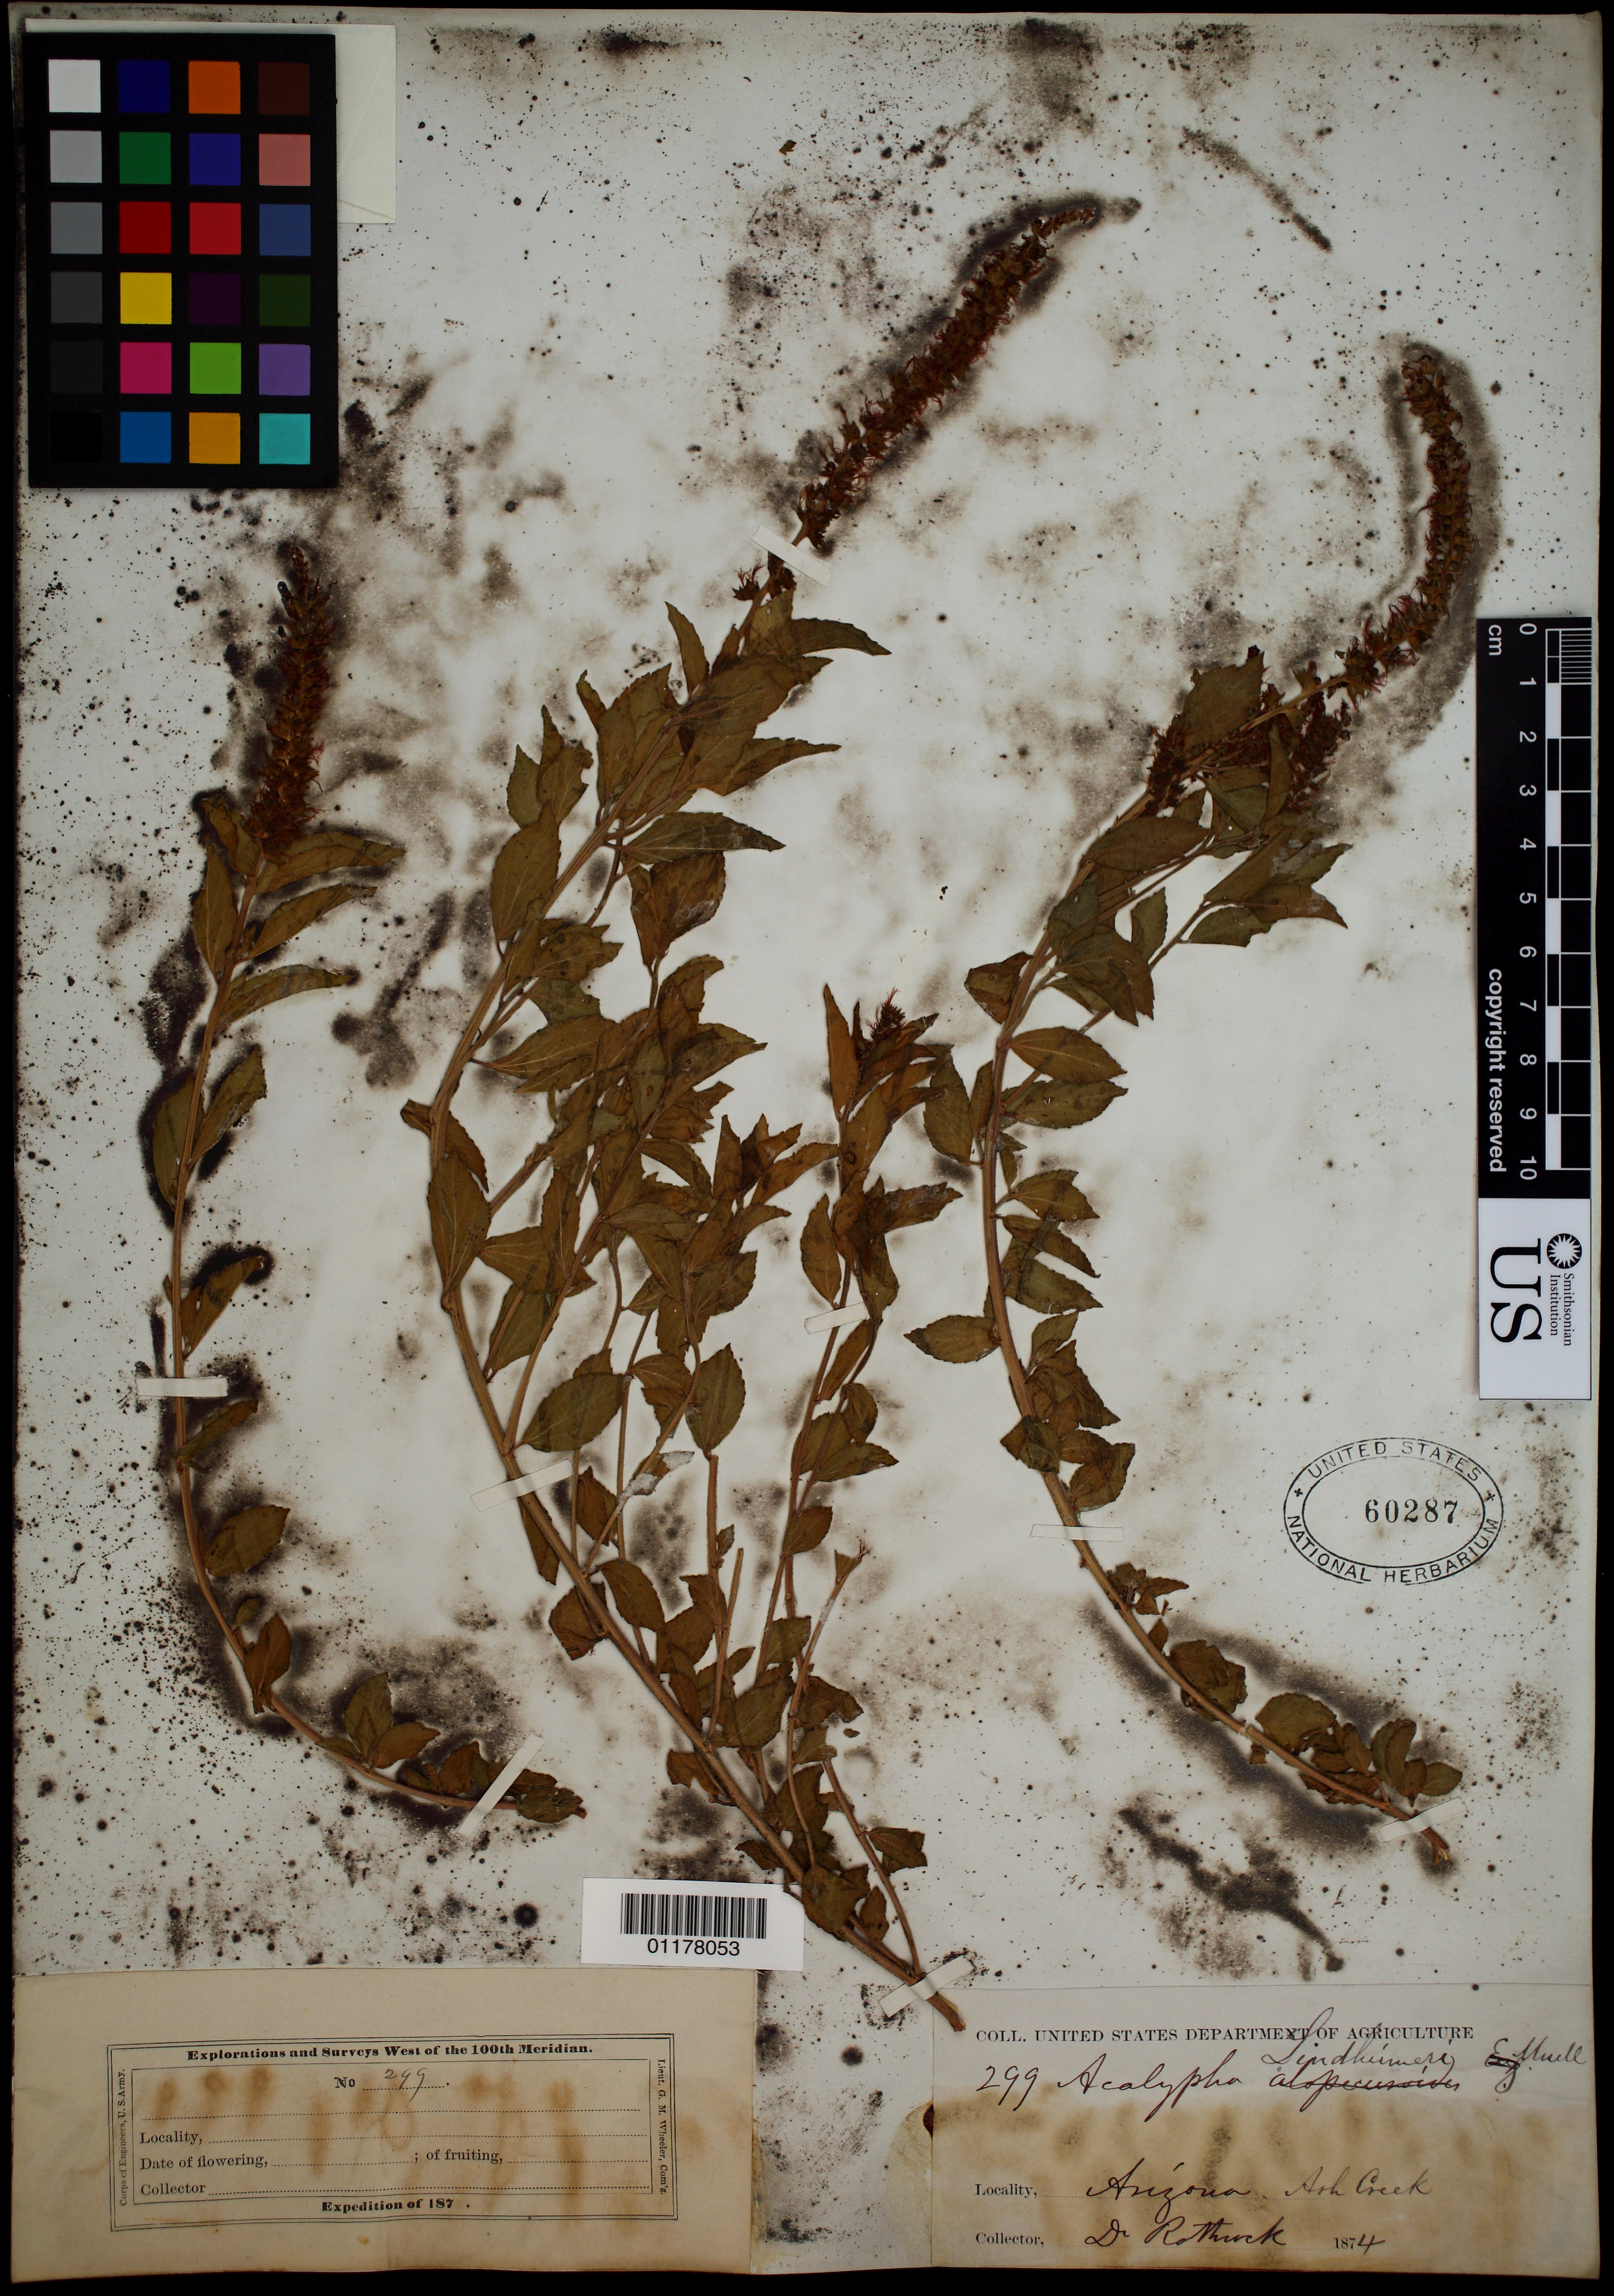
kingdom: Plantae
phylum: Tracheophyta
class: Magnoliopsida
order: Malpighiales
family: Euphorbiaceae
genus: Acalypha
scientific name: Acalypha lindheimeri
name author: Müll. Arg.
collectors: J. T. Rothrock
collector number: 299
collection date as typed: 1874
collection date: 1874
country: United States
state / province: Arizona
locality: Ash Creek.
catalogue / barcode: US 60287